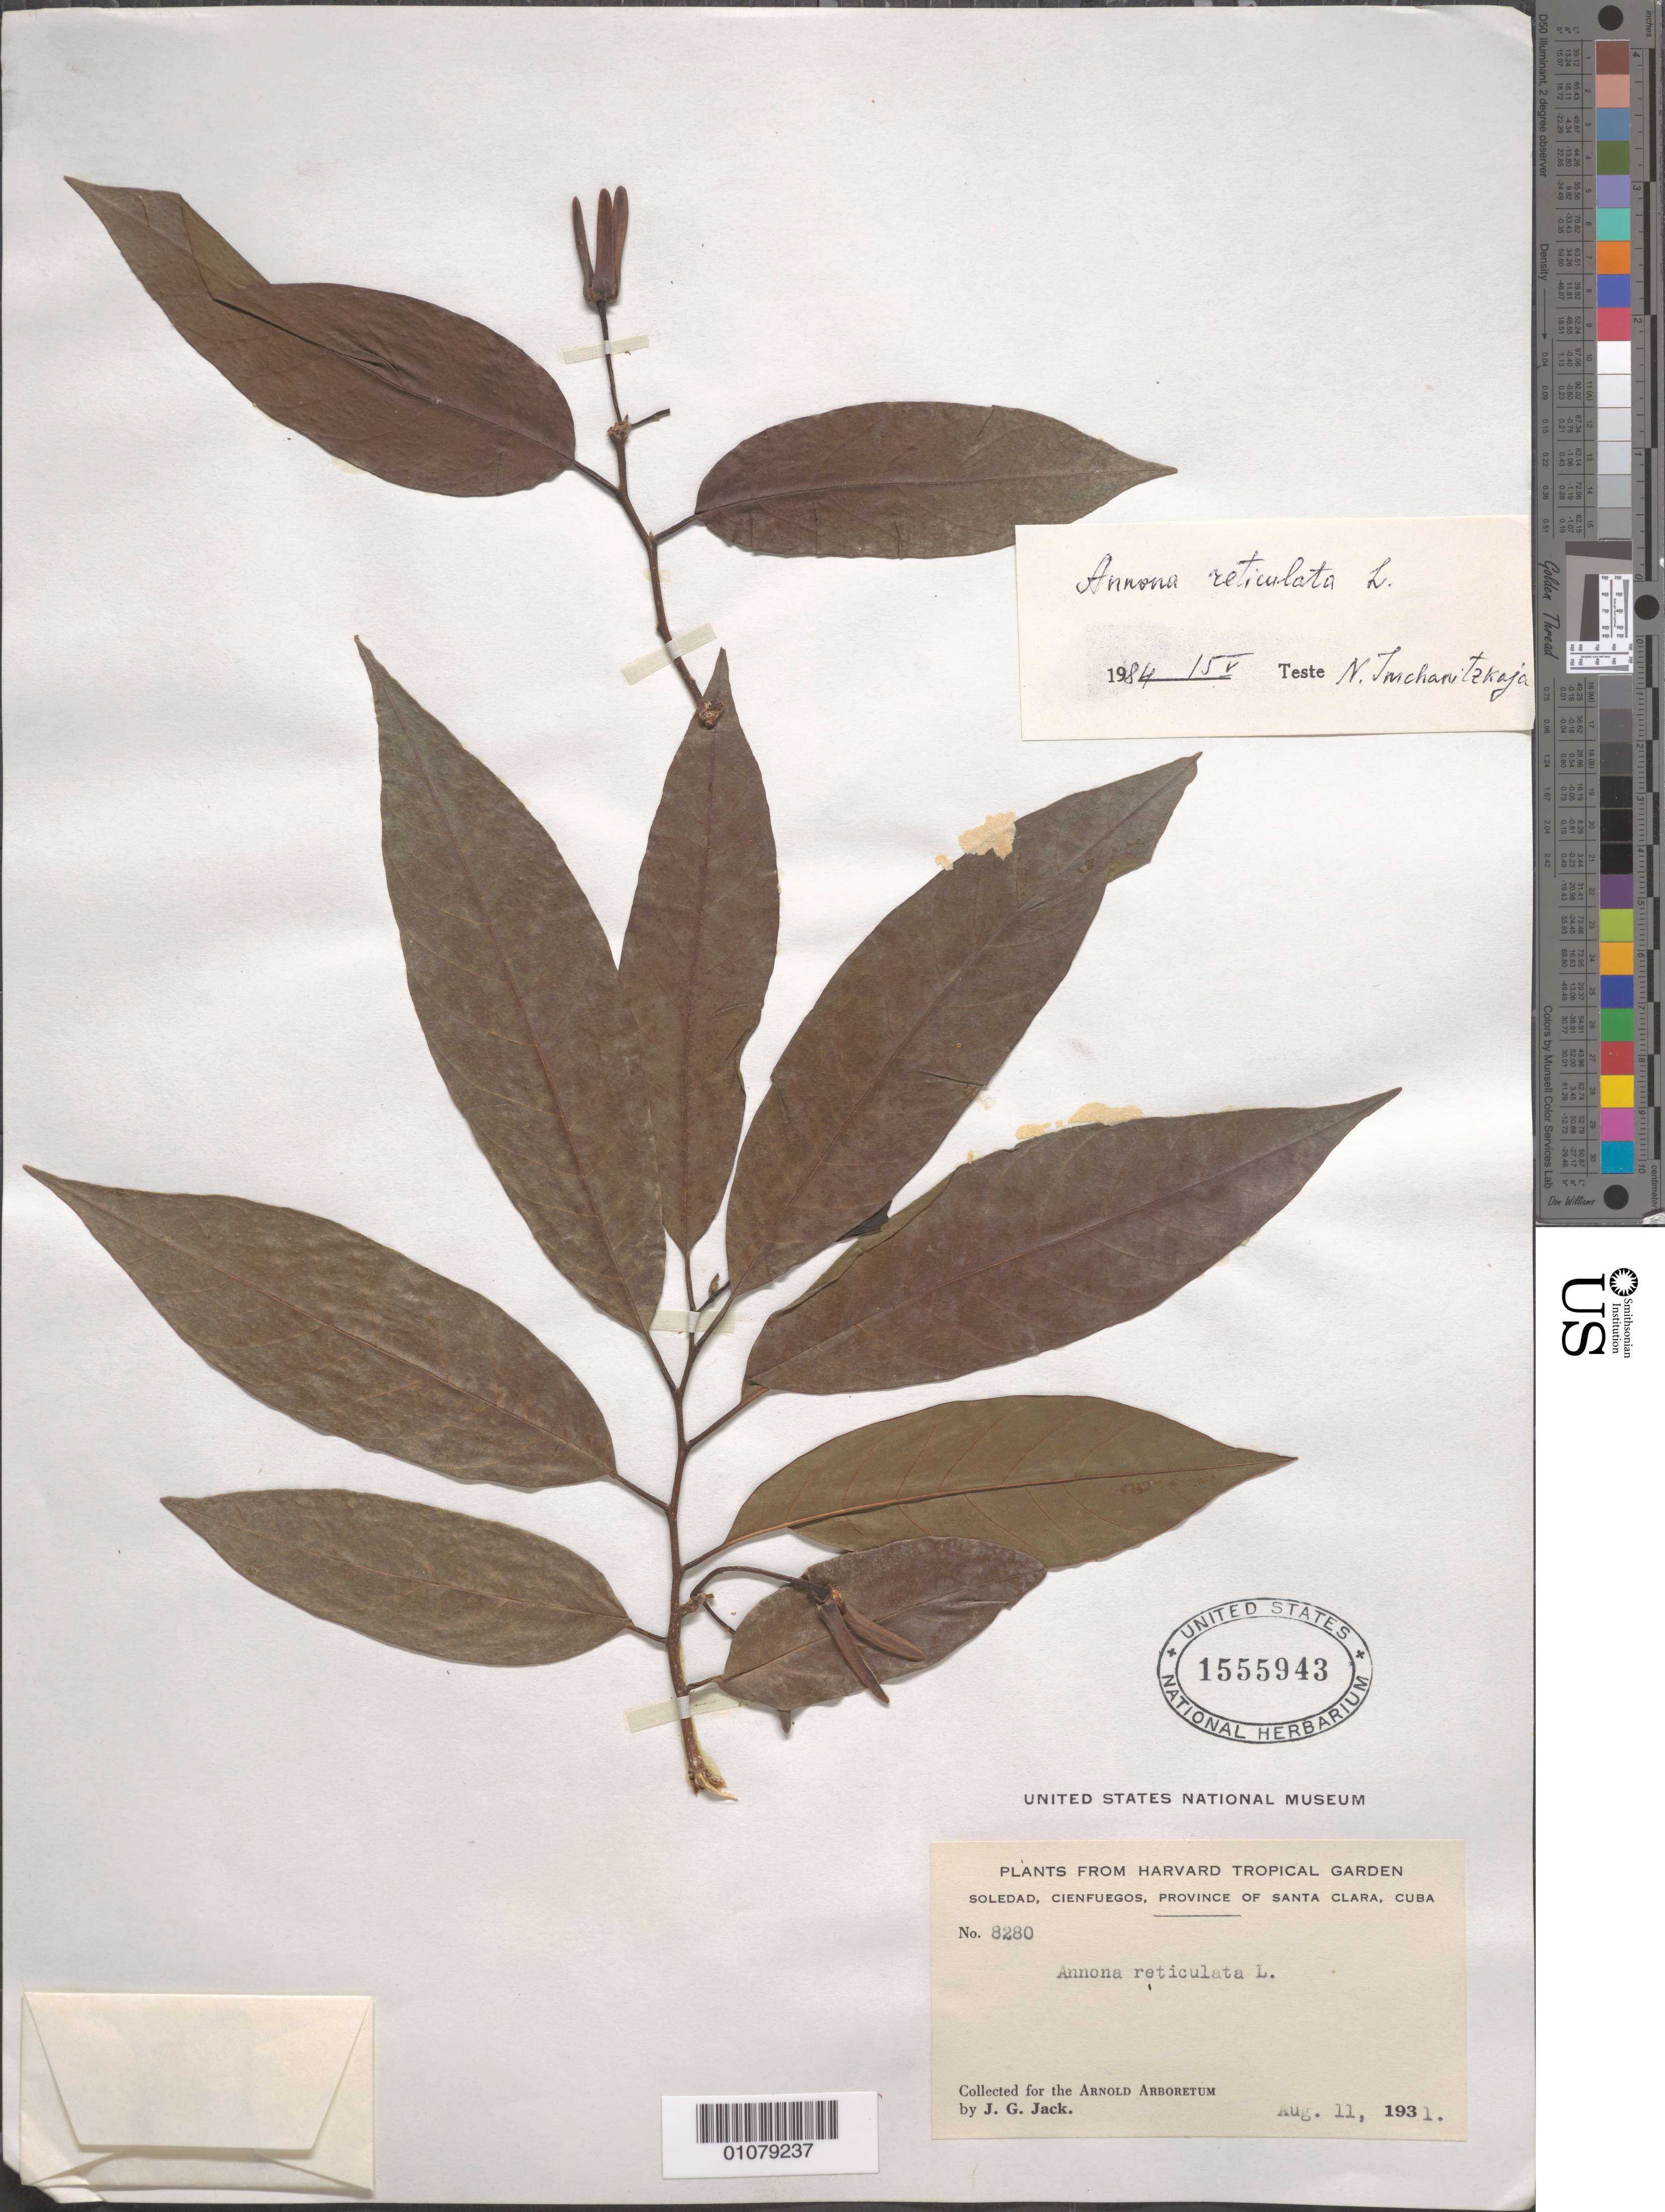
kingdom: Plantae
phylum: Tracheophyta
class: Magnoliopsida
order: Magnoliales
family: Annonaceae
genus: Annona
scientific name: Annona praetermissa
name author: Fawc. & Rendle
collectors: J. G. Jack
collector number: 8280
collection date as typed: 11 Aug 1931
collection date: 1931-08-11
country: Cuba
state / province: Cienfuegos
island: Cuba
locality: Plants from Harvard Tropical Garden, Soledad, Cienfuegos, Province of Santa Clara, Cuba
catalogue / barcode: US 1555943